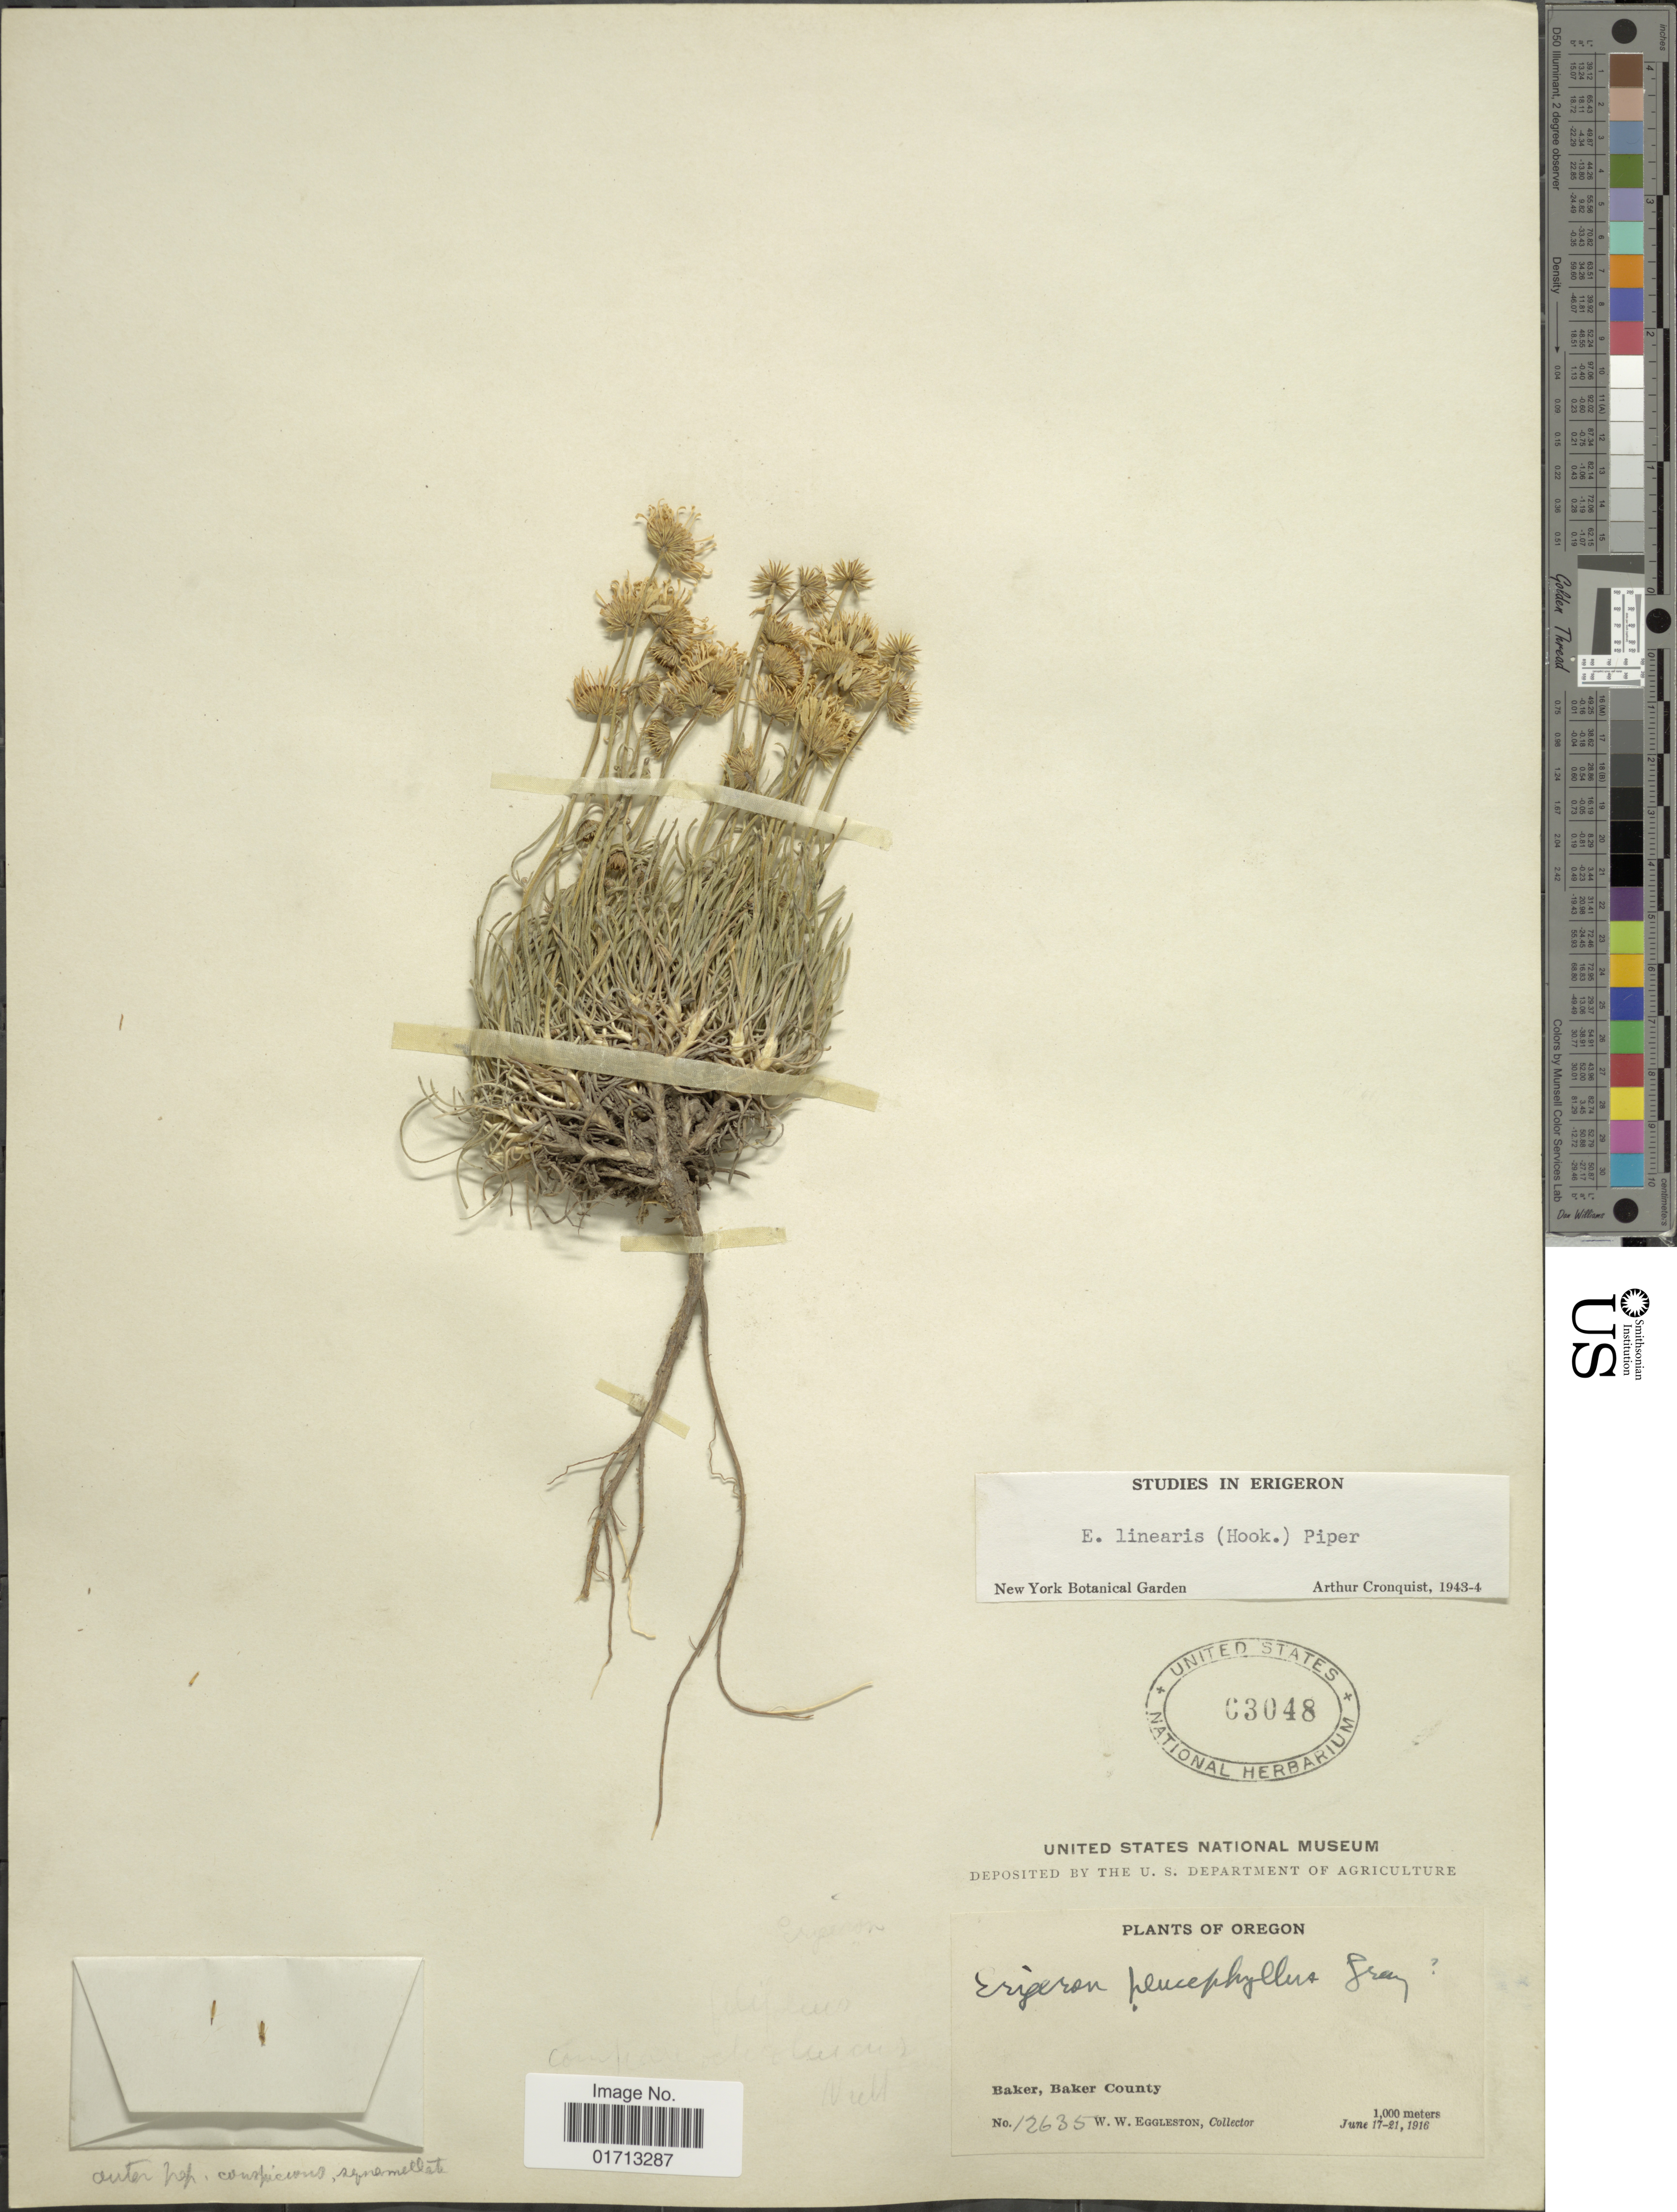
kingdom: Plantae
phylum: Tracheophyta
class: Magnoliopsida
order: Asterales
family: Asteraceae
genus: Erigeron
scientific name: Erigeron linearis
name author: (Hook.) Piper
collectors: W. W. Eggleston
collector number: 12635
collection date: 1916-06-17/1916-06-21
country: United States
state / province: Oregon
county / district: Baker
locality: Baker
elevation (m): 1000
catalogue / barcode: US 63048